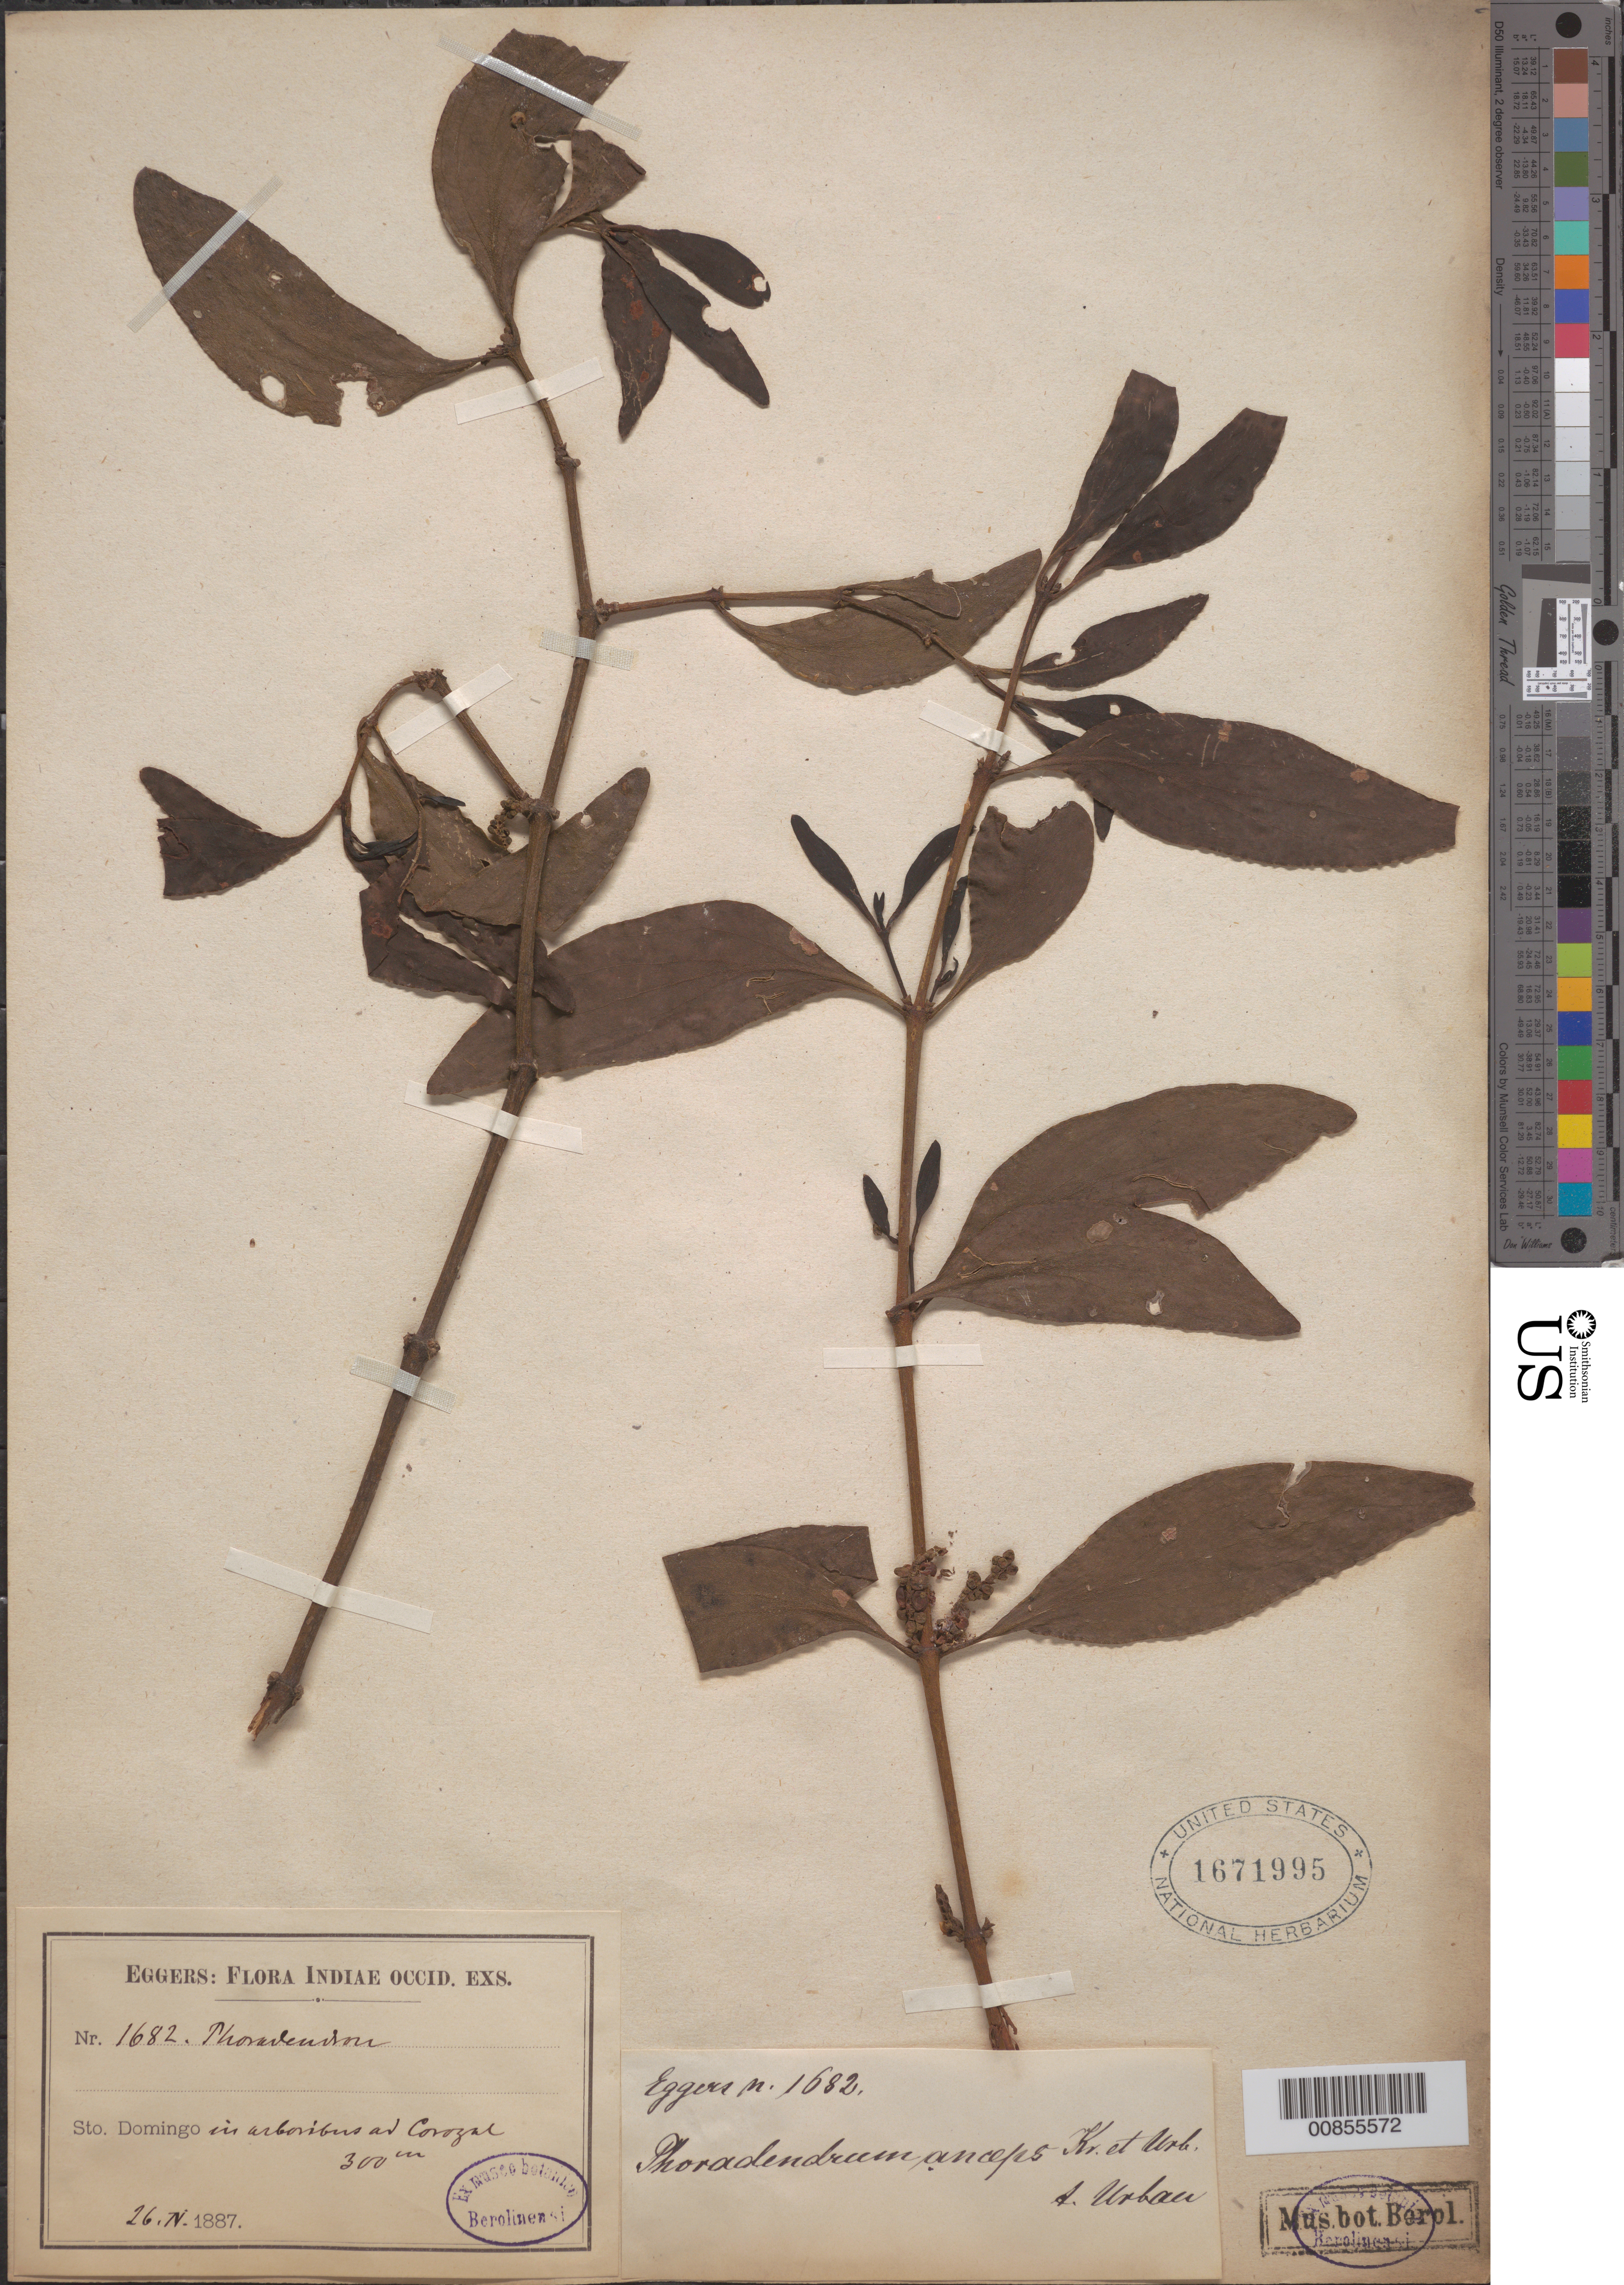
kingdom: Plantae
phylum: Tracheophyta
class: Magnoliopsida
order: Santalales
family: Viscaceae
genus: Phoradendron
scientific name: Phoradendron anceps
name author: (Spreng.) M. Gómez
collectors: H. F. A. von Eggers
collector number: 1682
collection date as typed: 26 Apr 1887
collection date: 1887-04-26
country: Dominican Republic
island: Hispaniola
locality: Ad Corozal.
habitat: In arboribus.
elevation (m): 300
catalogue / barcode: US 1671995